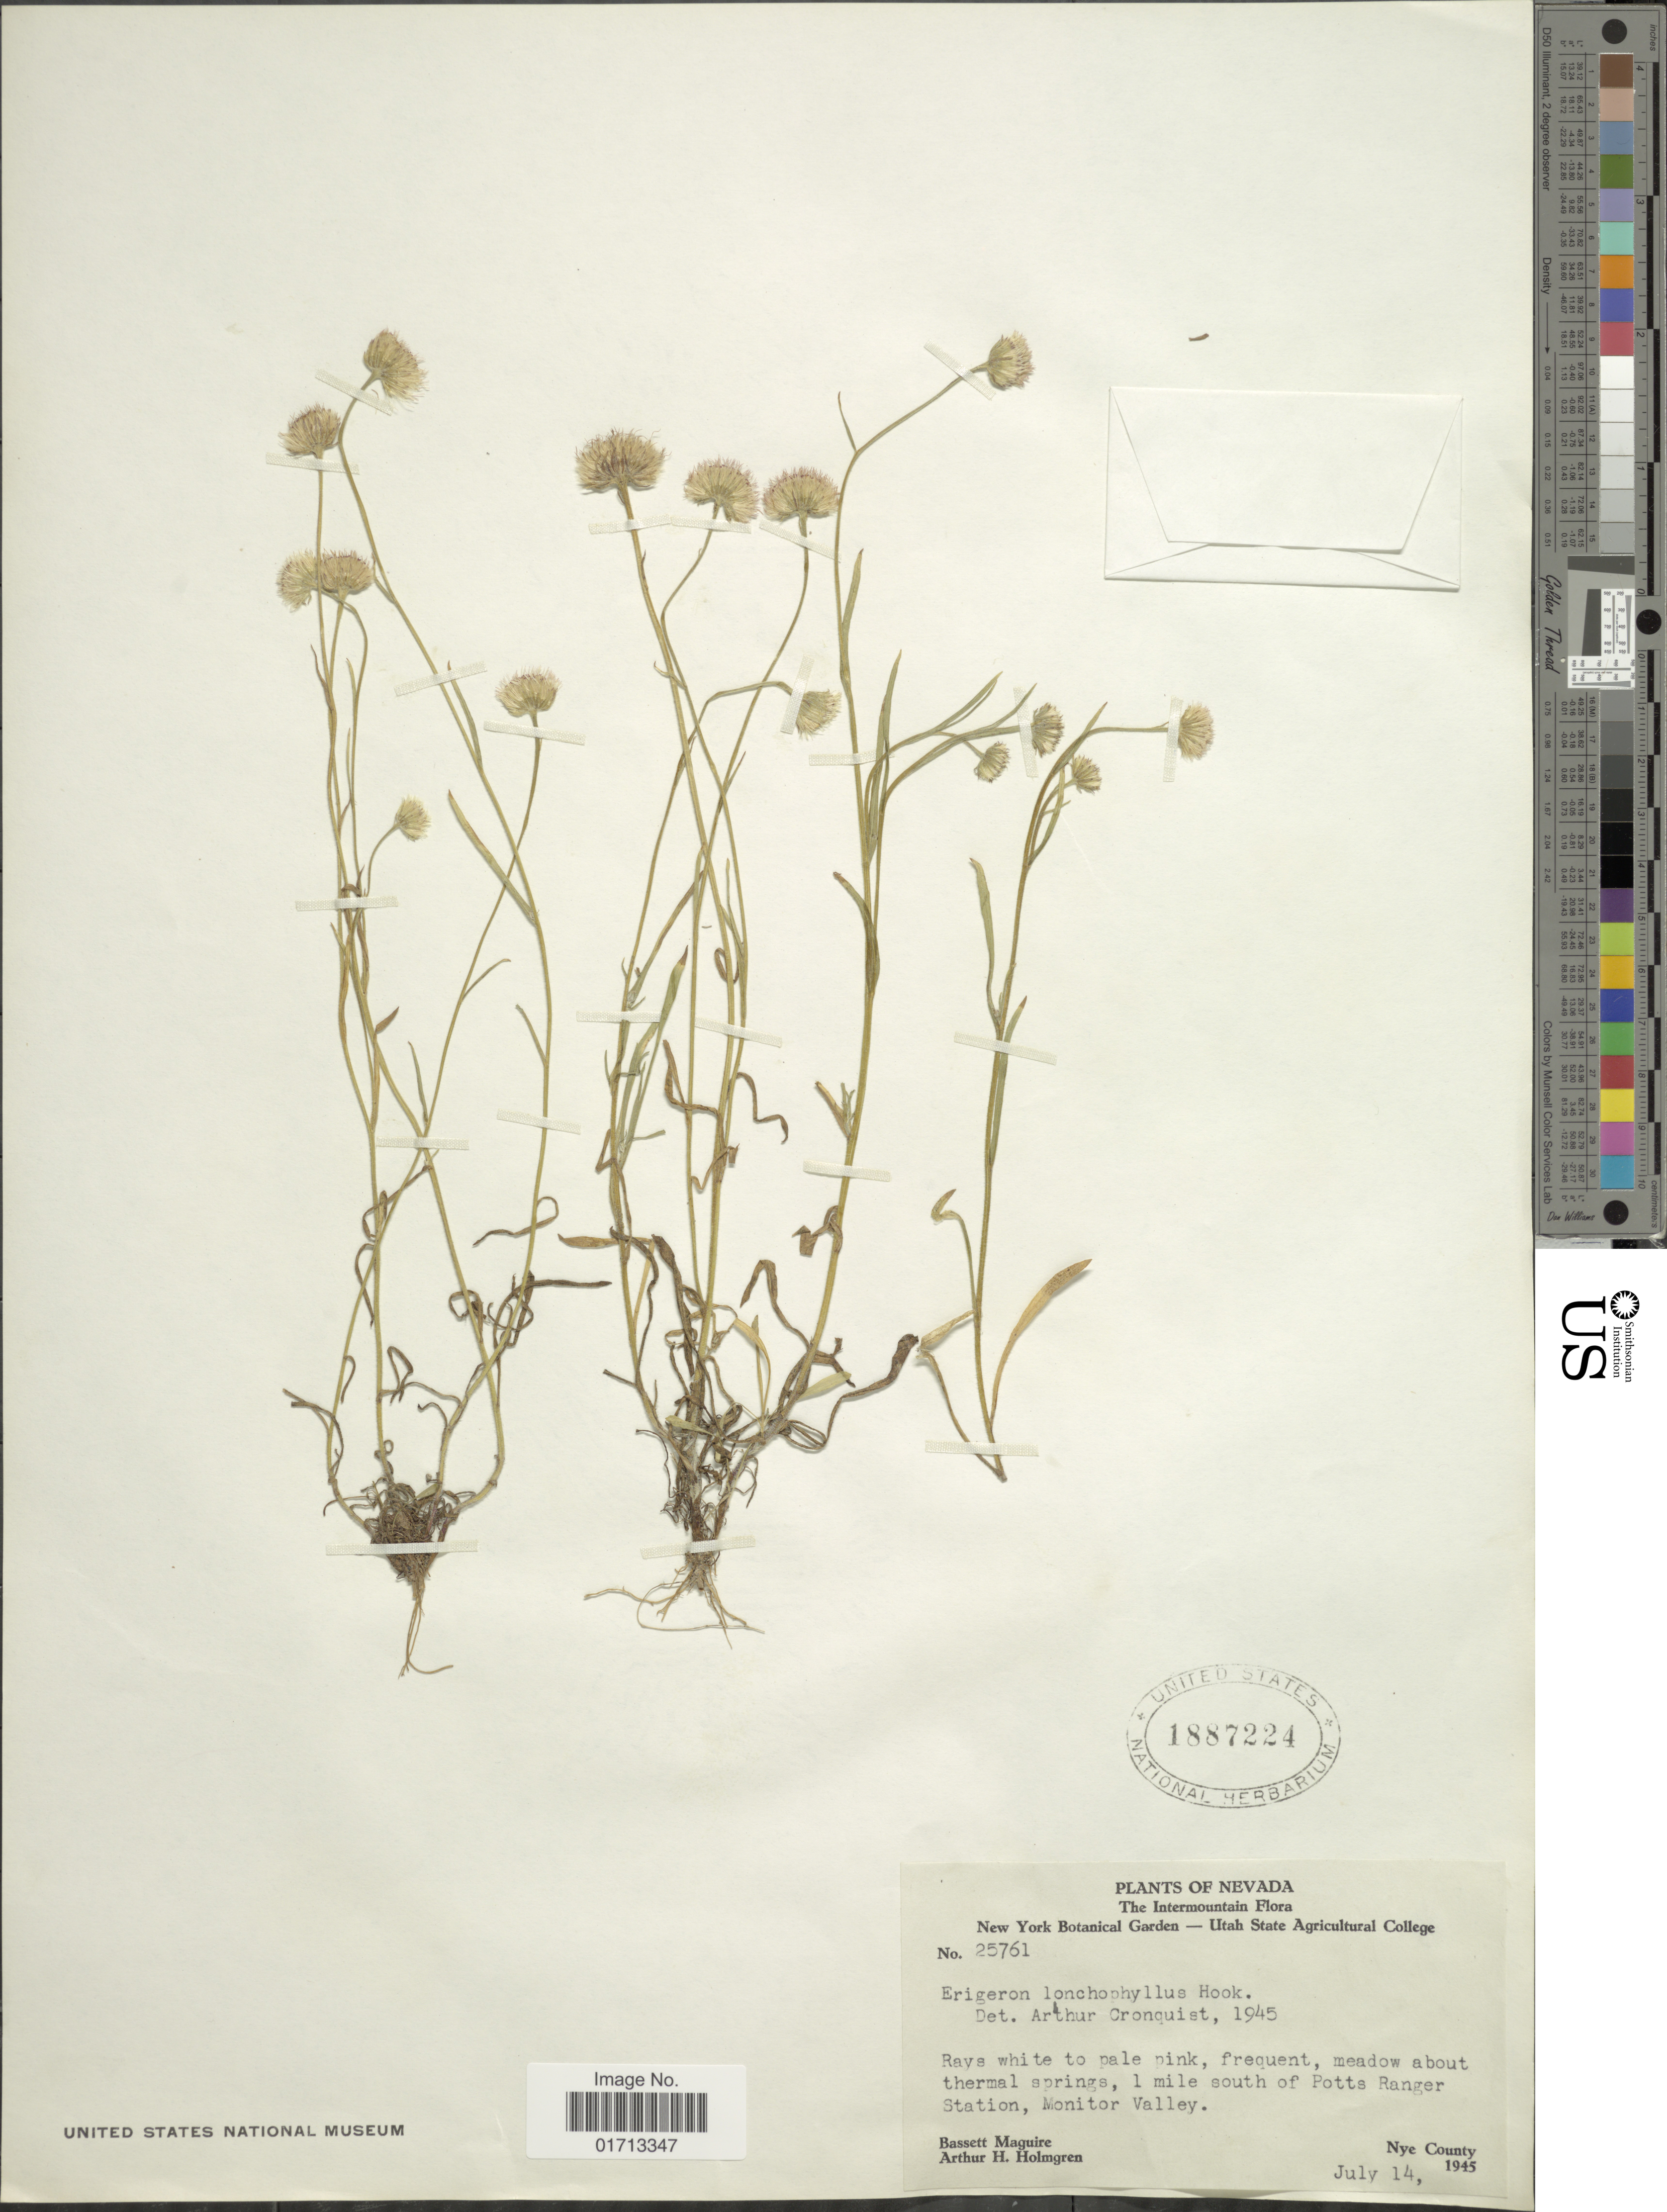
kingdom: Plantae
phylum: Tracheophyta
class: Magnoliopsida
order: Asterales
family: Asteraceae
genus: Erigeron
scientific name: Erigeron lonchophyllus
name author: Hook.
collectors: B. Maguire & A. H. Holmgren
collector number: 25761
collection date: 1945-07-14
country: United States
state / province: Nevada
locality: Intermountain. 1 mile south of Potts Ranger Station, Monitor Valley. Nye County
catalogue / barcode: US 1887224